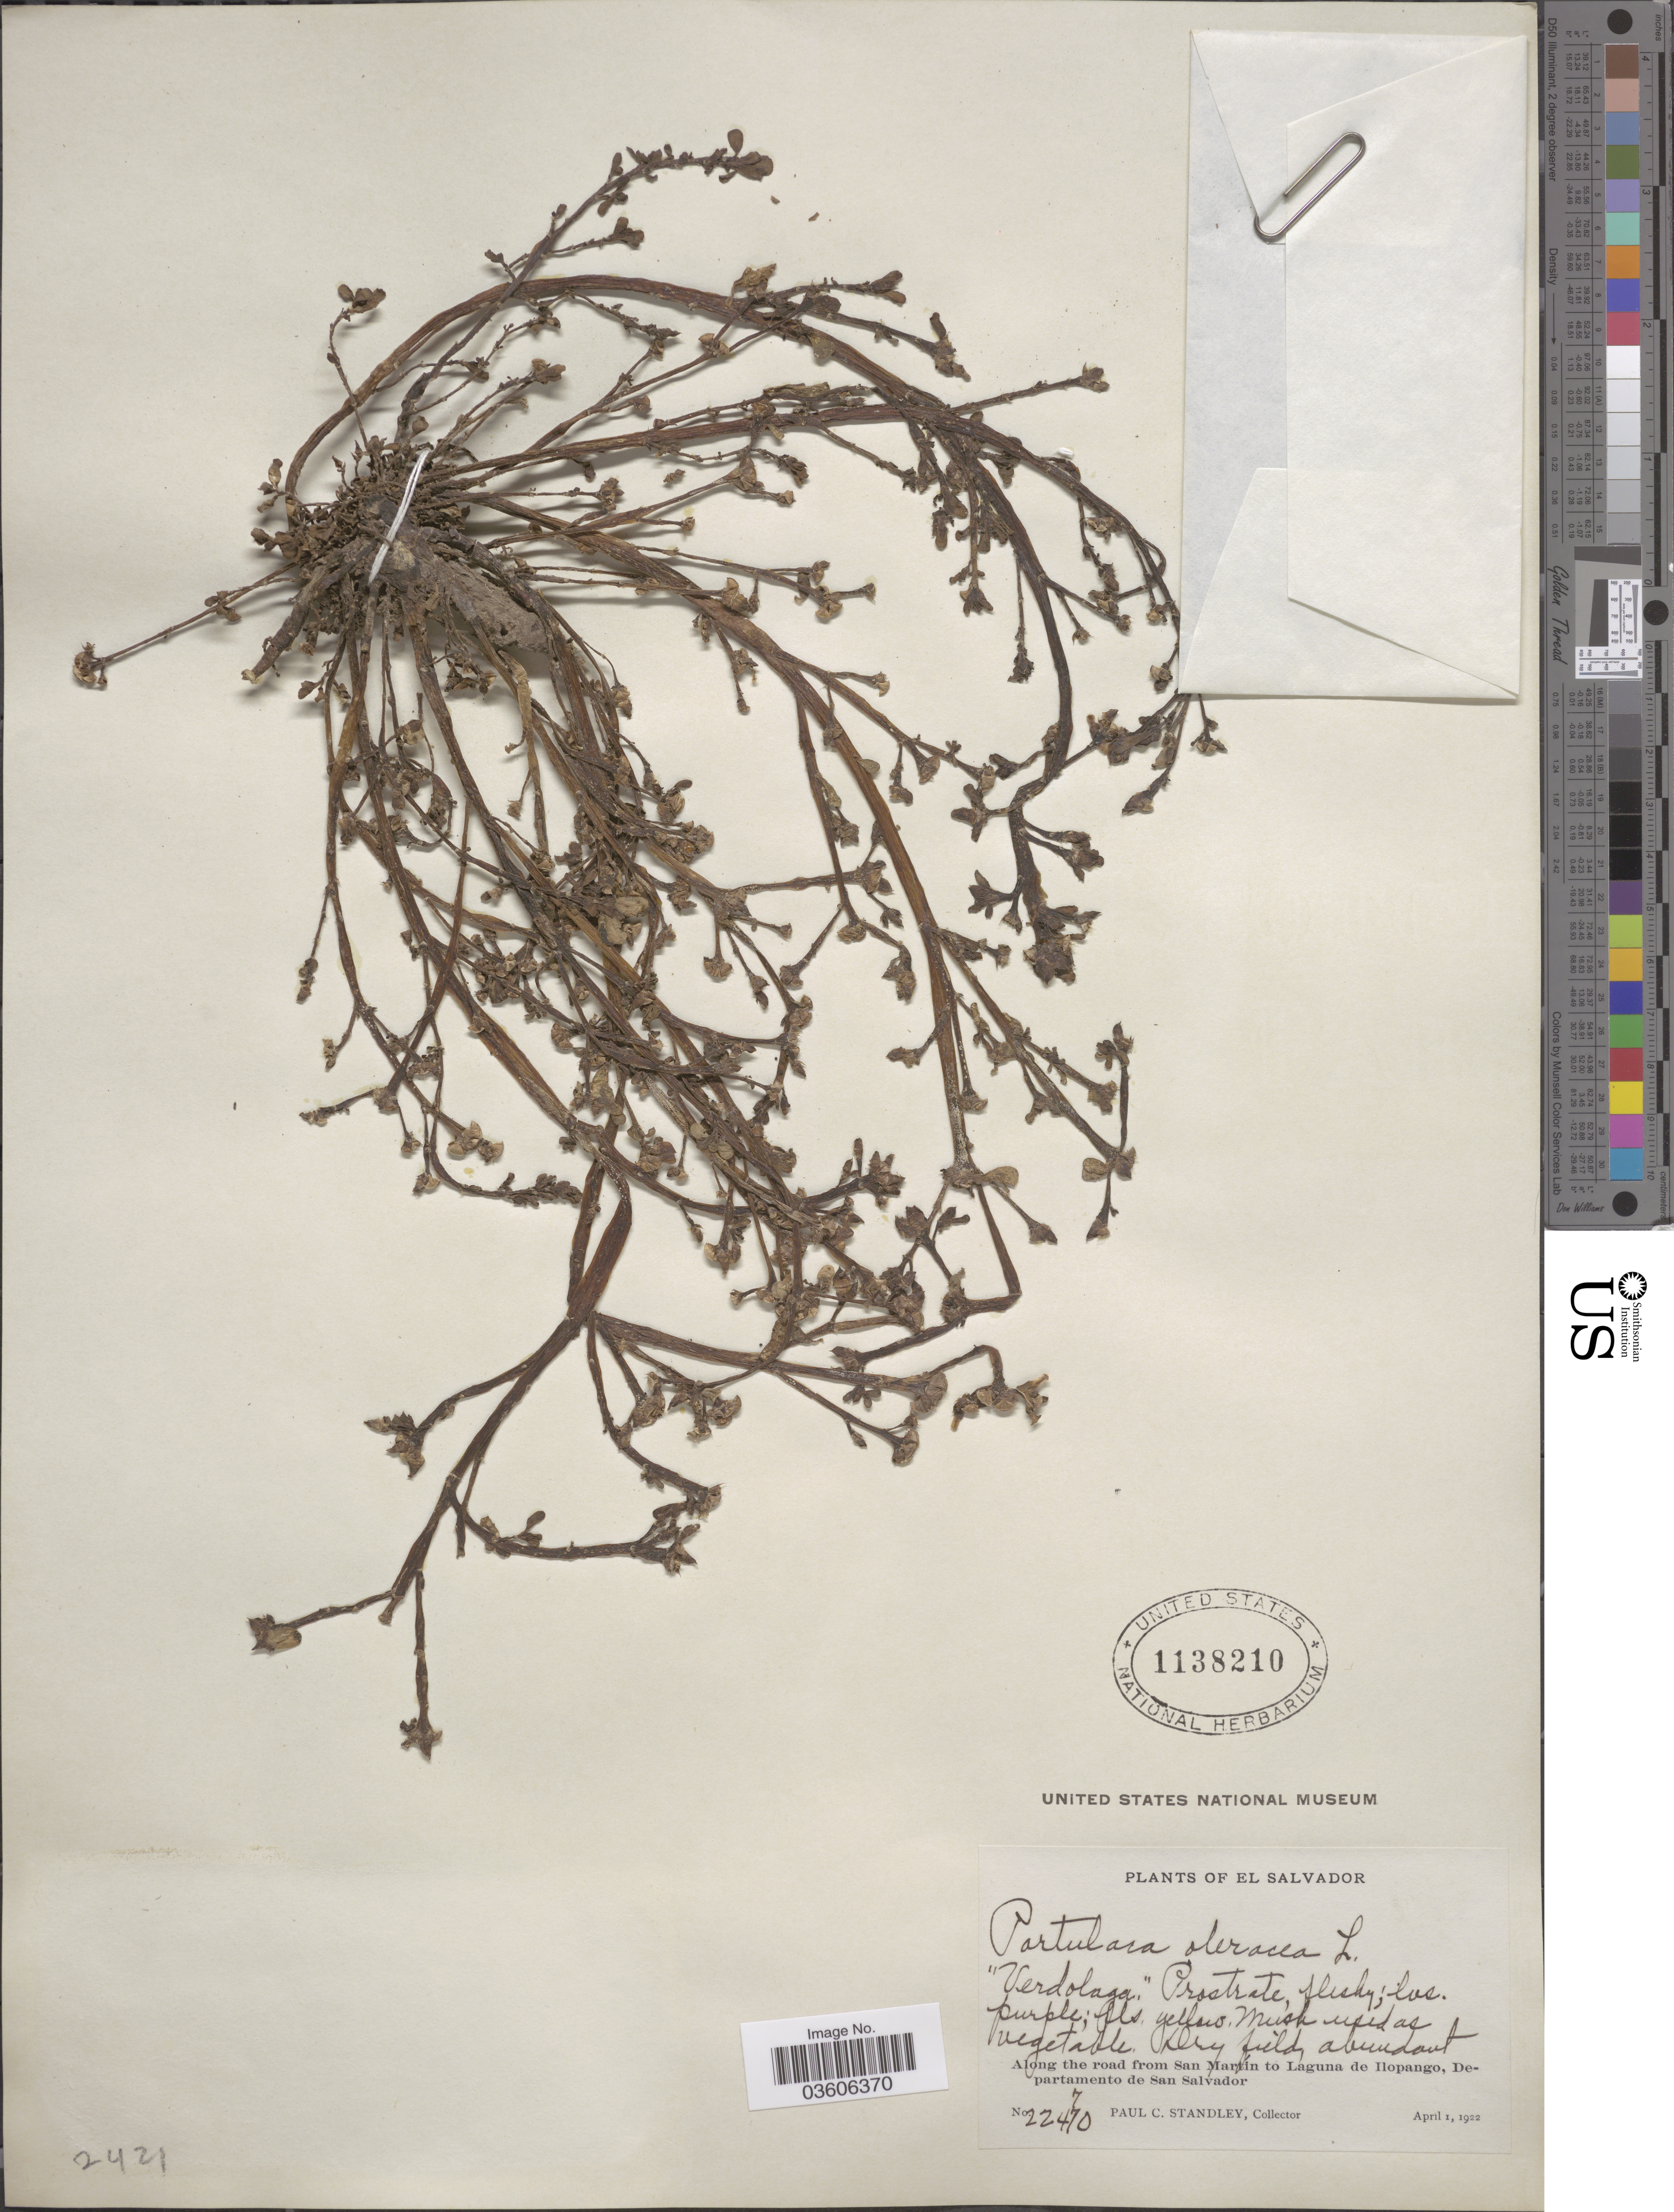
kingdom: Plantae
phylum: Tracheophyta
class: Magnoliopsida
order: Caryophyllales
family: Portulacaceae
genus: Portulaca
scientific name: Portulaca oleracea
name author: L.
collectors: P. C. Standley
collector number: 224770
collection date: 1922-04-01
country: El Salvador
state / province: San Salvador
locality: Along the road from San Martín to Laguna de Ilopango, Departamento de San Salvador.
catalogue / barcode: US 1138210